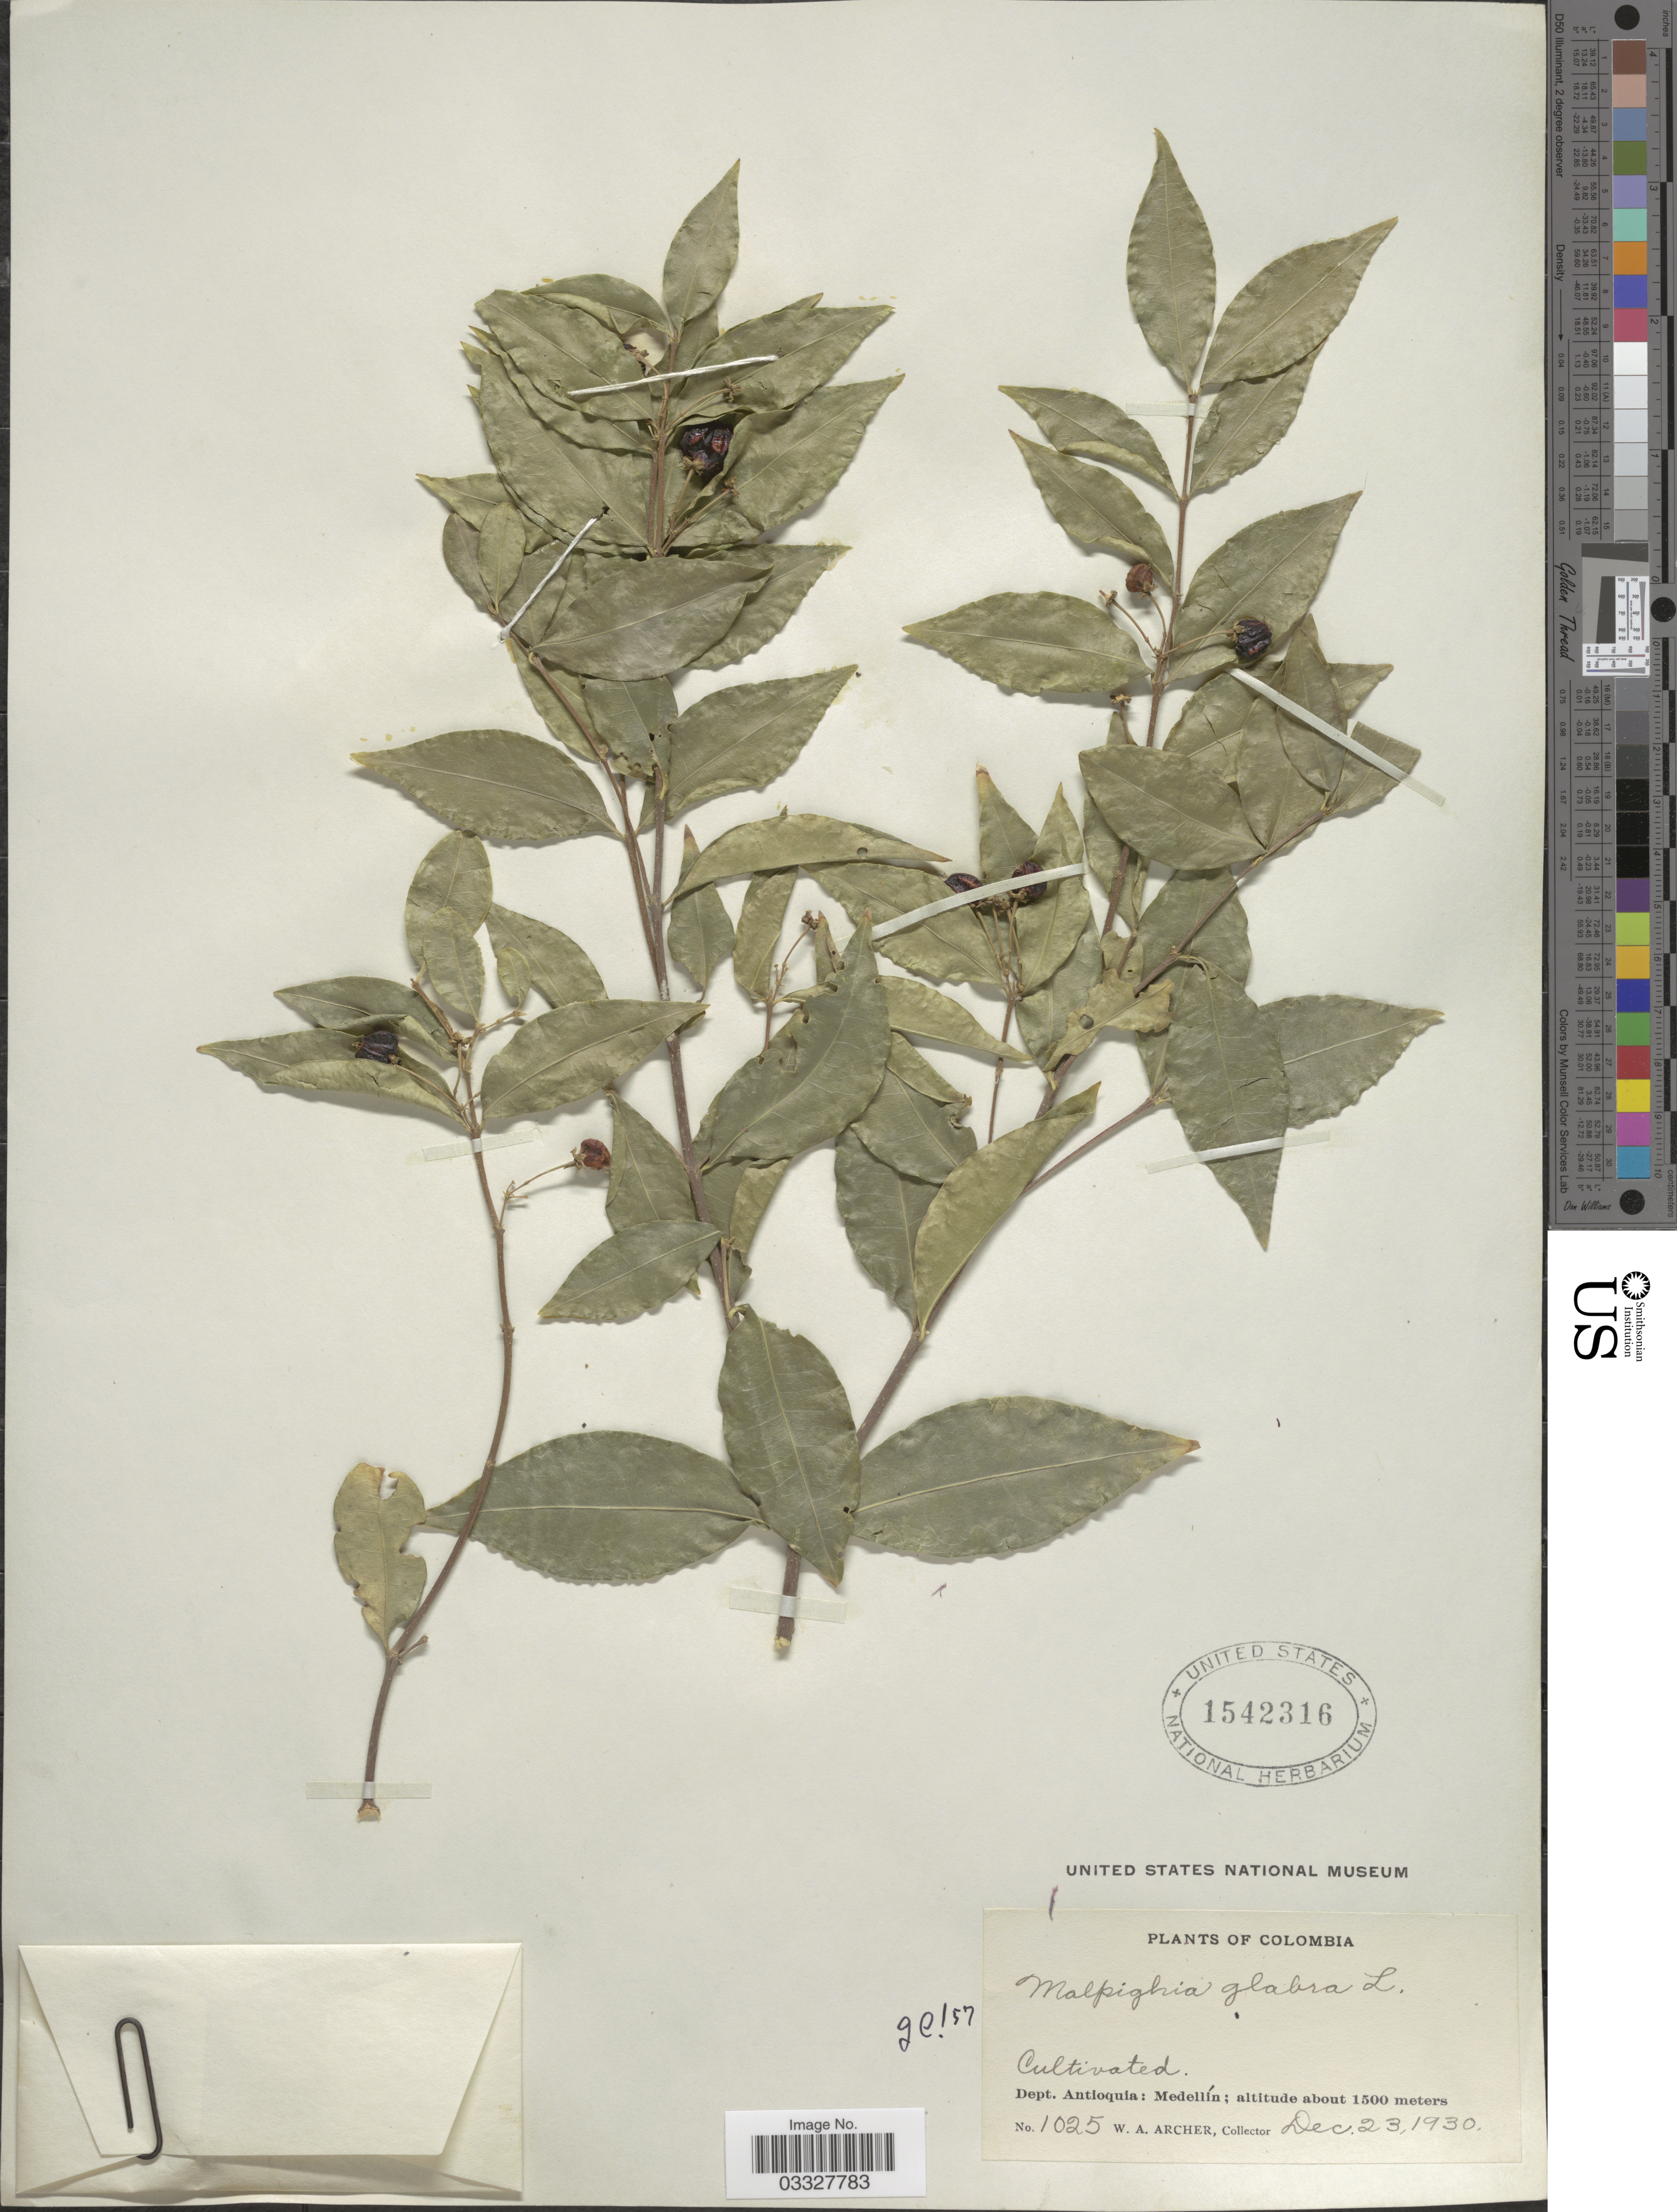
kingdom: Plantae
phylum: Tracheophyta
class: Magnoliopsida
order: Malpighiales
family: Malpighiaceae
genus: Malpighia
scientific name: Malpighia glabra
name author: L.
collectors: W. Archer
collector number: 1025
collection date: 1930-12-23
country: Colombia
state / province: Antioquia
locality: Dept. Antioquia: Medellín.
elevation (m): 1500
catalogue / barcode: US 1542316